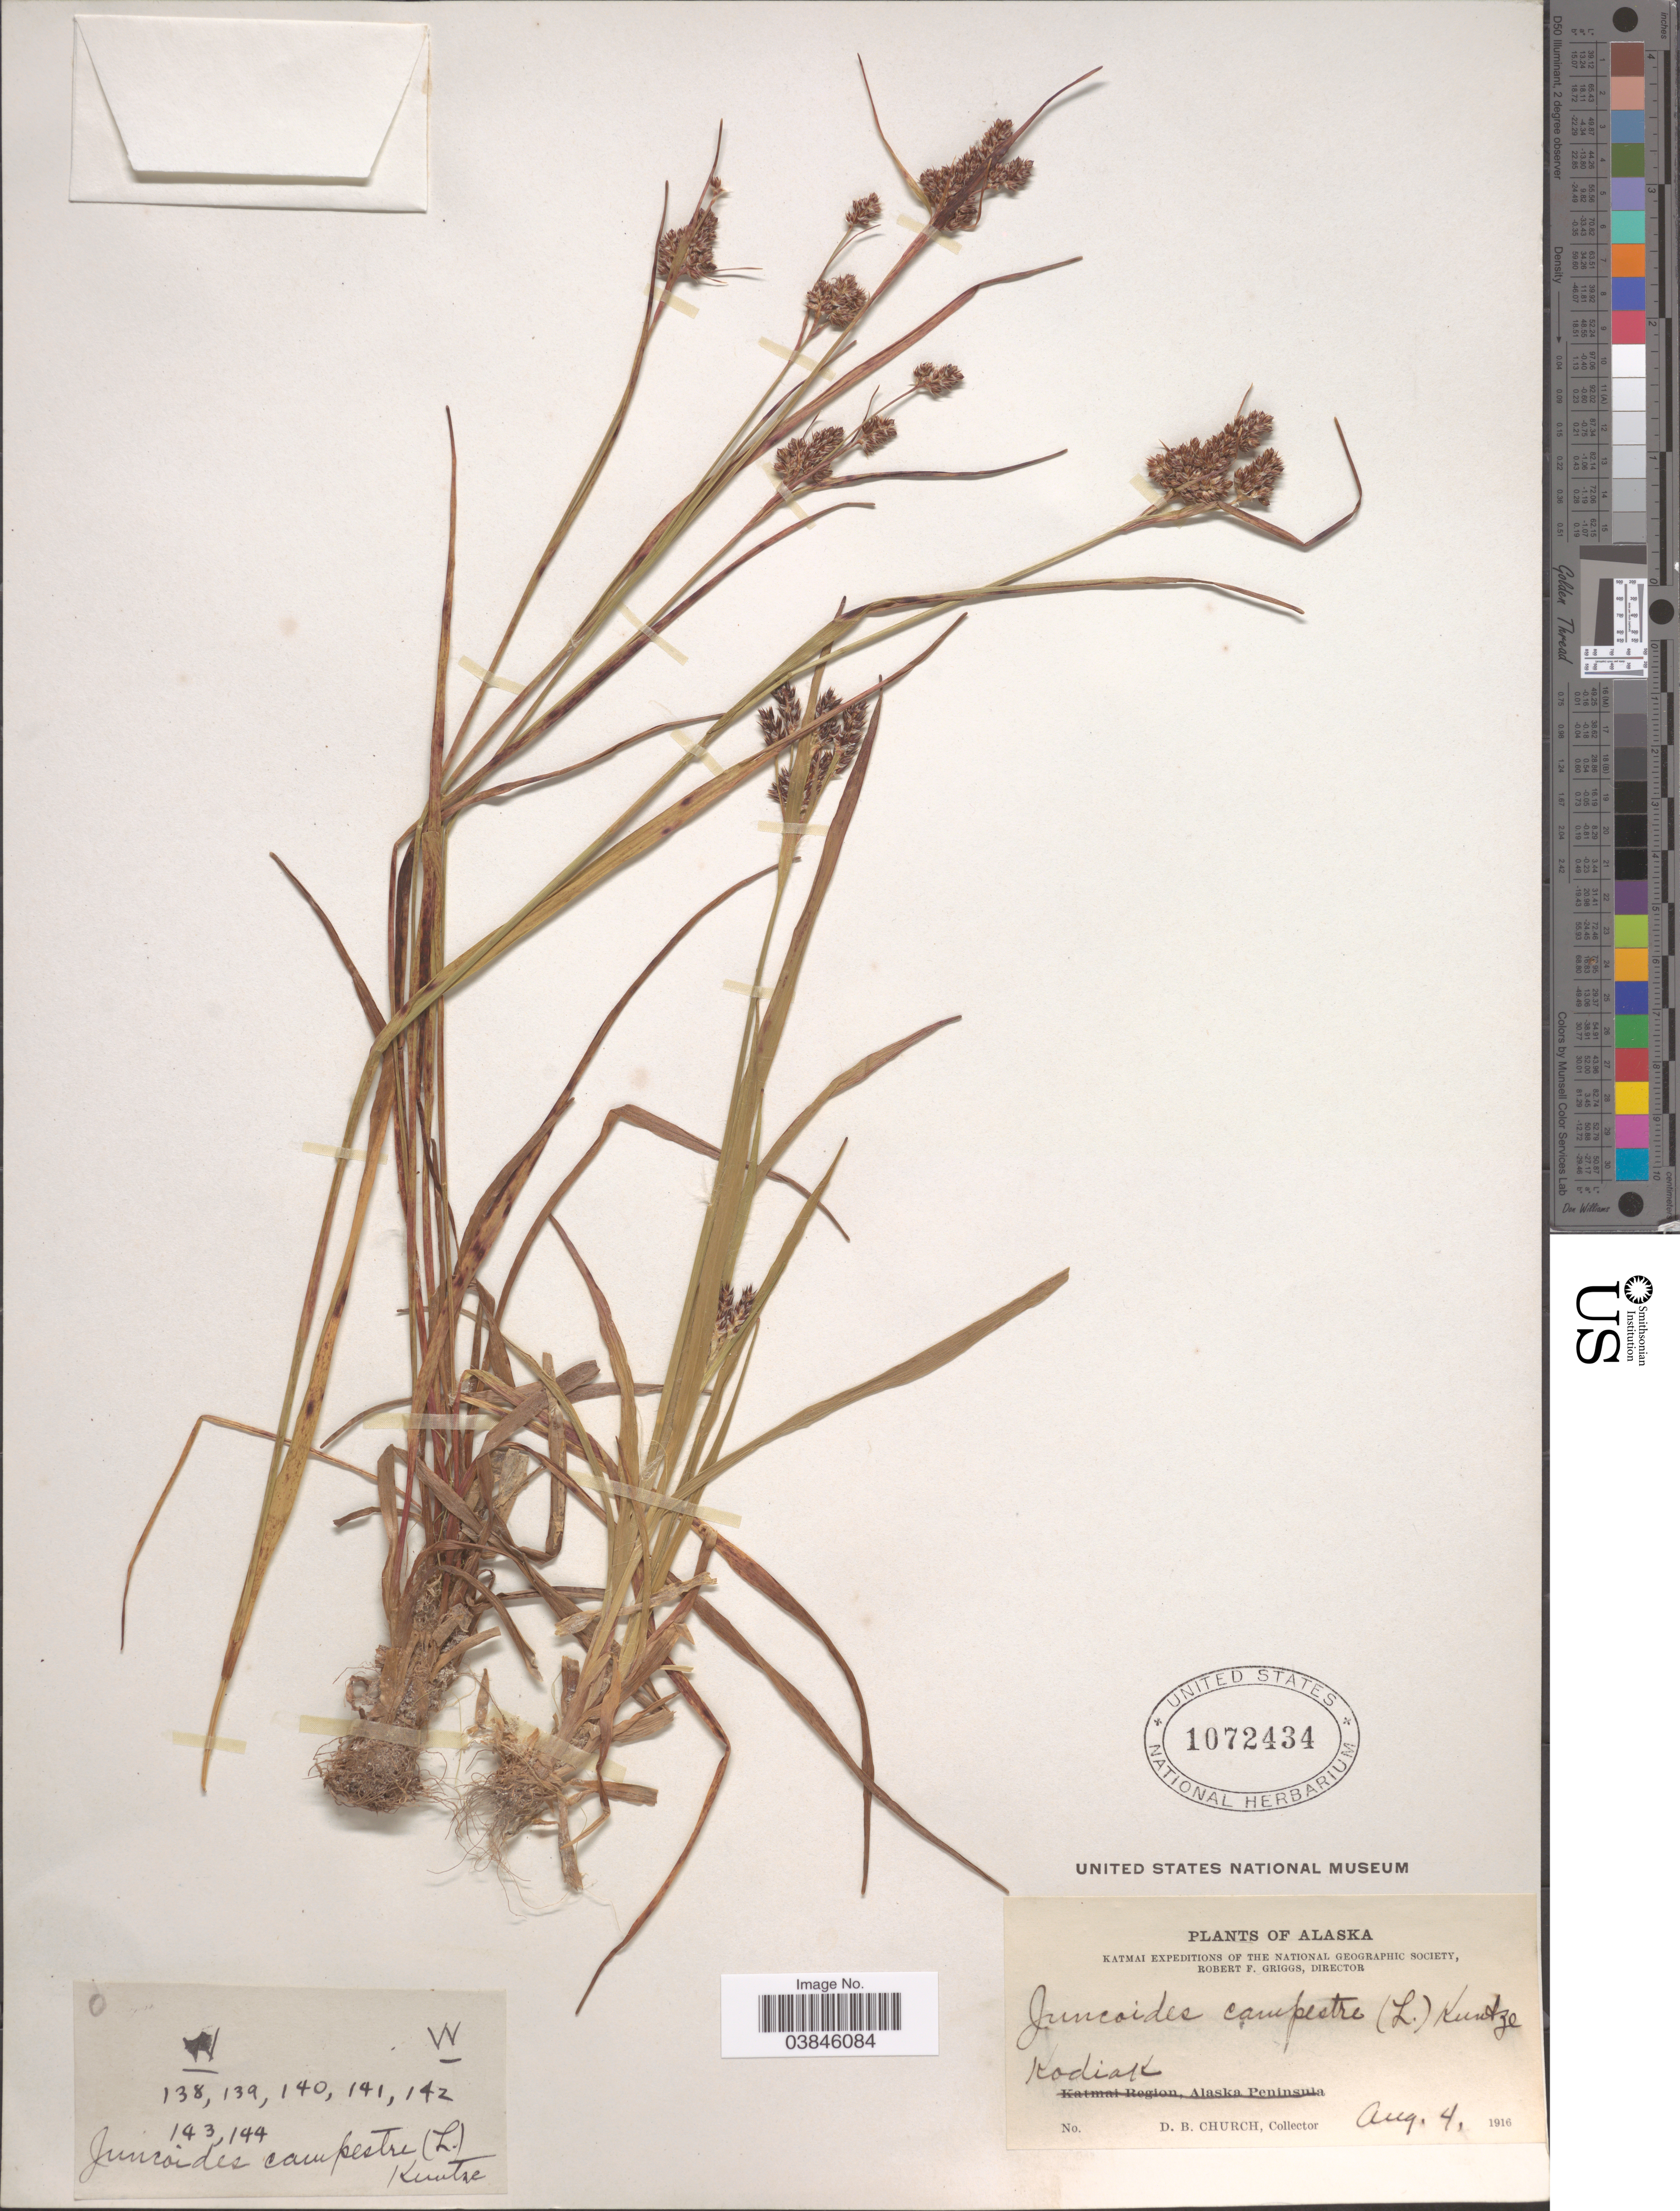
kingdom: Plantae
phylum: Tracheophyta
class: Liliopsida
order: Poales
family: Juncaceae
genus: Luzula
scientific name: Luzula multiflora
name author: (Ehrh.) Lej.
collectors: D. Church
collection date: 1916-08-04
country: United States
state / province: Alaska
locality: Kodiak.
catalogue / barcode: US 1072434